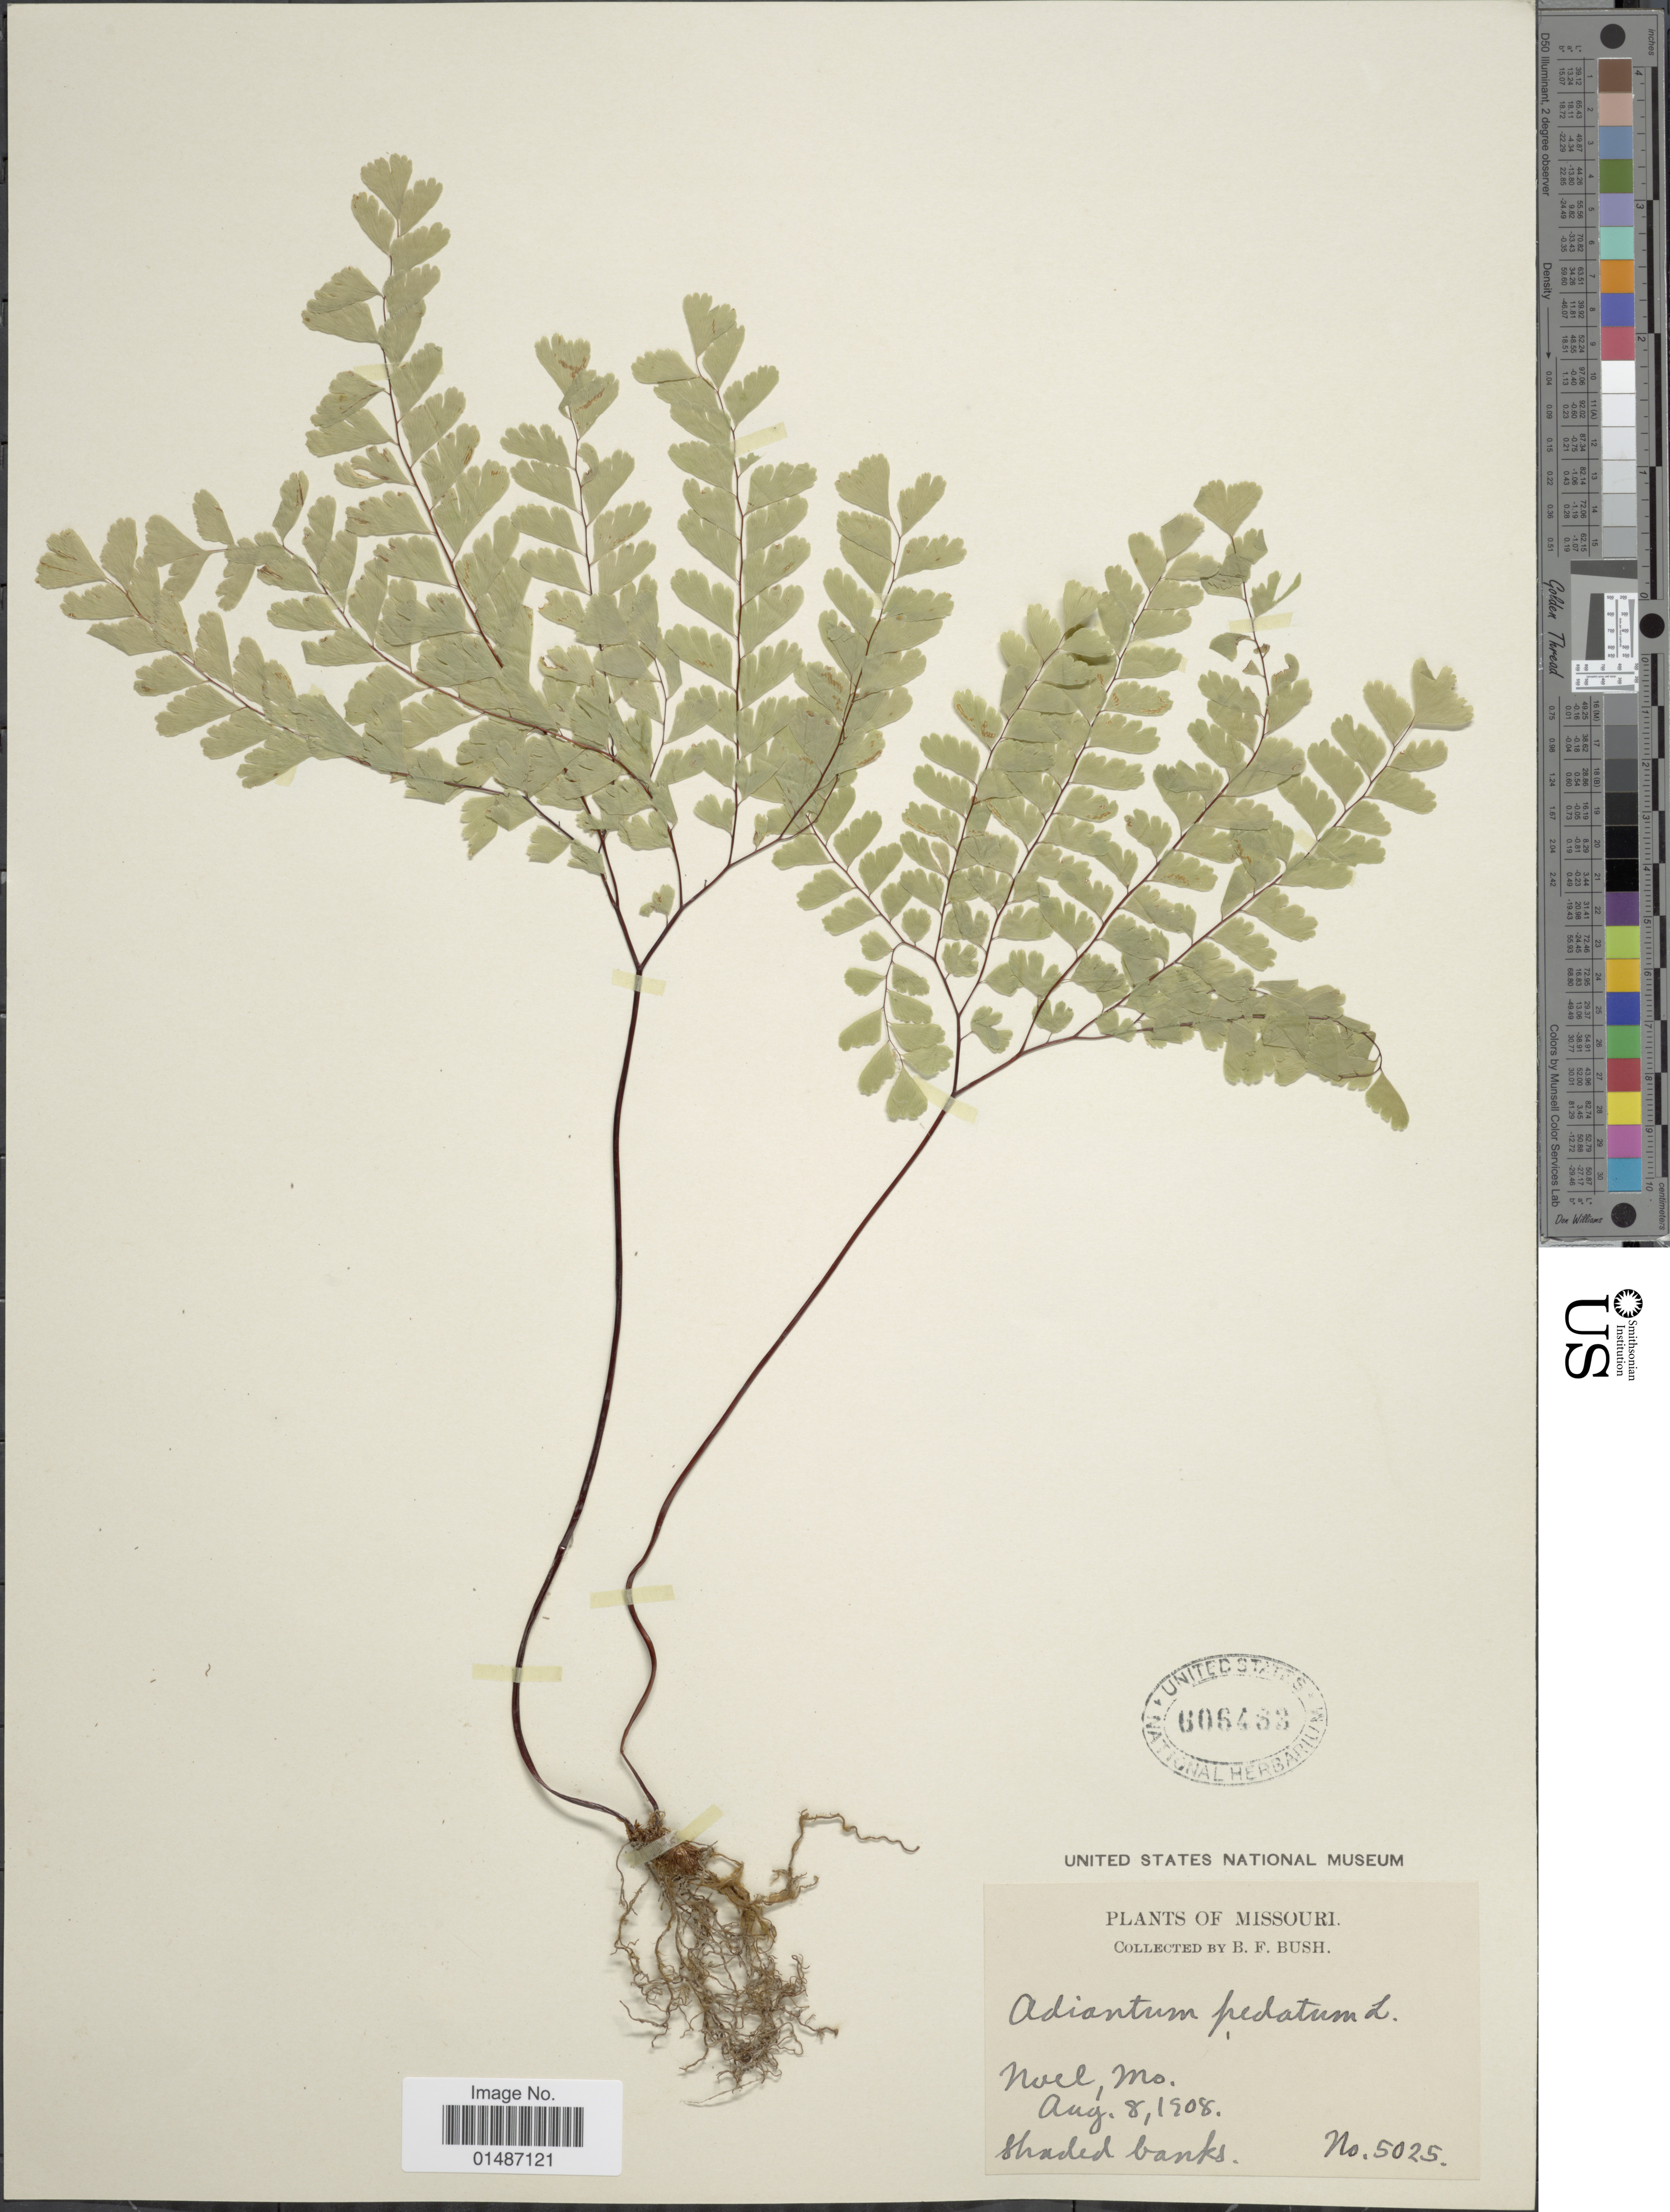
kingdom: Plantae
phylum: Tracheophyta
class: Polypodiopsida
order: Polypodiales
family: Pteridaceae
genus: Adiantum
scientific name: Adiantum pedatum var. pedatum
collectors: B. F. Bush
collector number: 5025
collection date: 1908-08-08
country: United States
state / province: Missouri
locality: Noel.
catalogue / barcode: US 606463